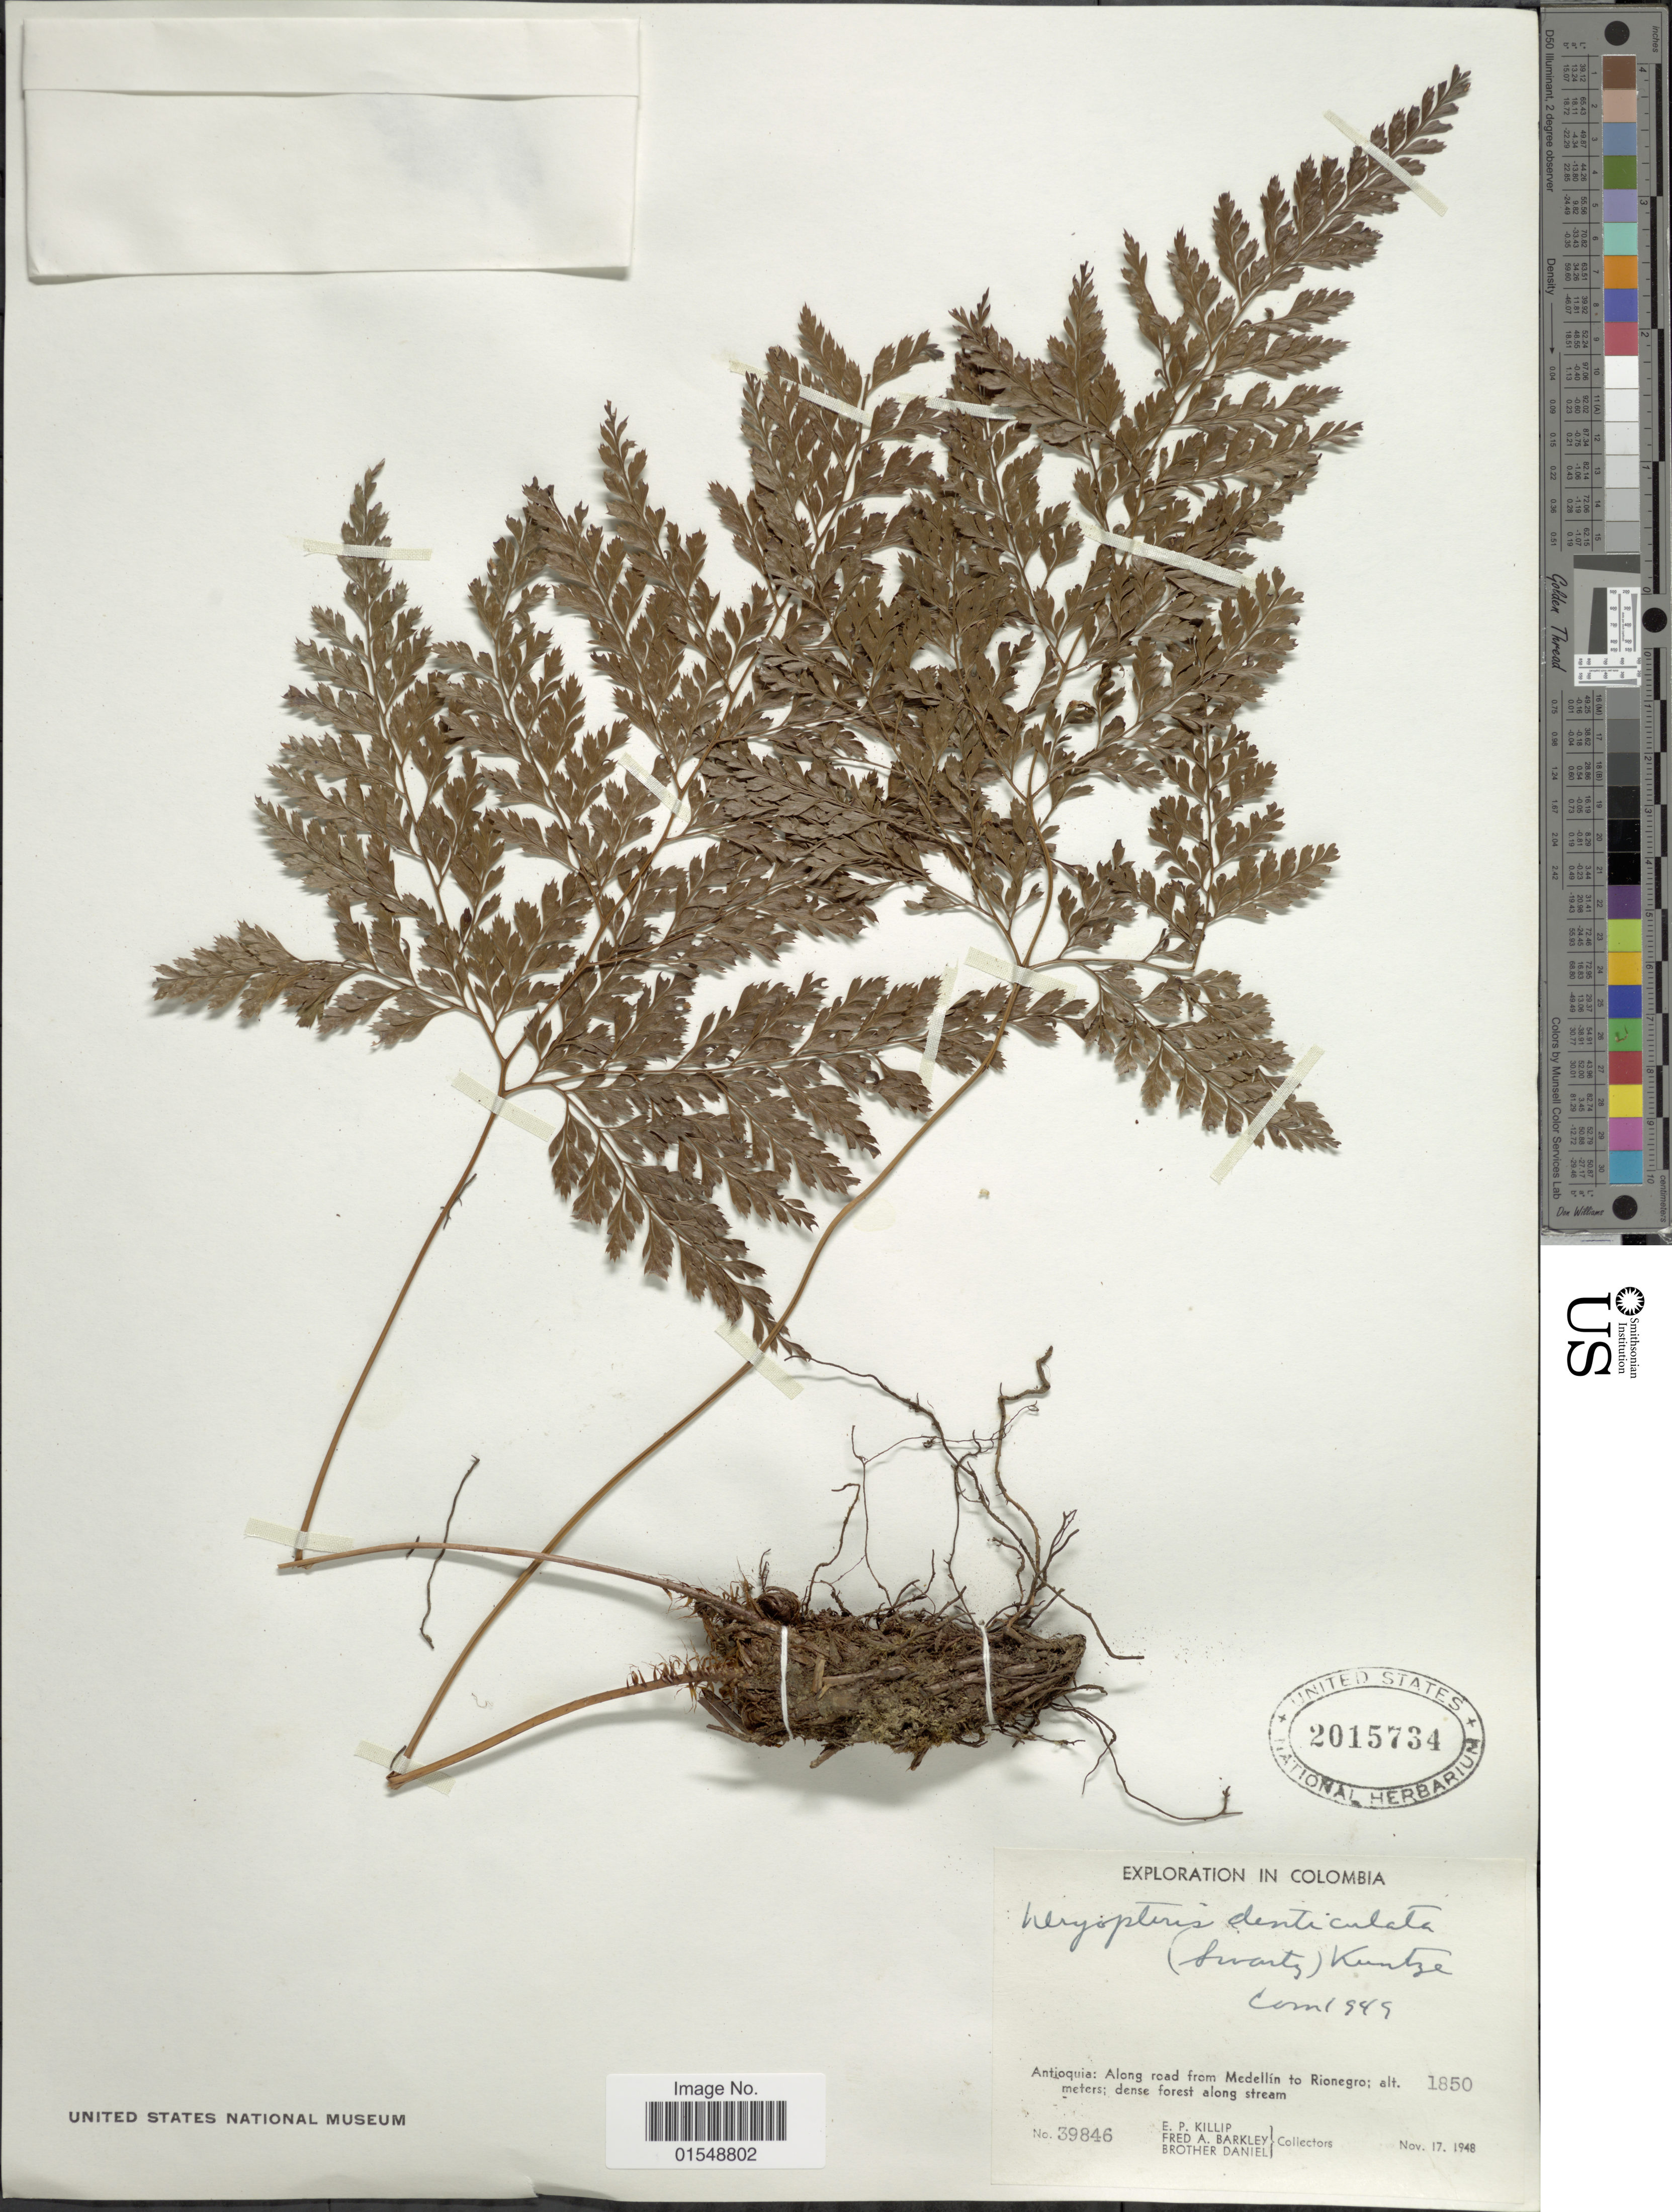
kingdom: Plantae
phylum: Tracheophyta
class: Polypodiopsida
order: Polypodiales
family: Dryopteridaceae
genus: Arachniodes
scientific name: Arachniodes denticulata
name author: (Sw.) Ching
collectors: E. P. Killip, F. A. Barkley & Bro. Daniel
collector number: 39846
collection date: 1948-11-17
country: Colombia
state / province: Antioquia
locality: Along road from Medllín to Rionegro; dense forest along stream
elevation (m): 1850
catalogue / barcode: US 2015734